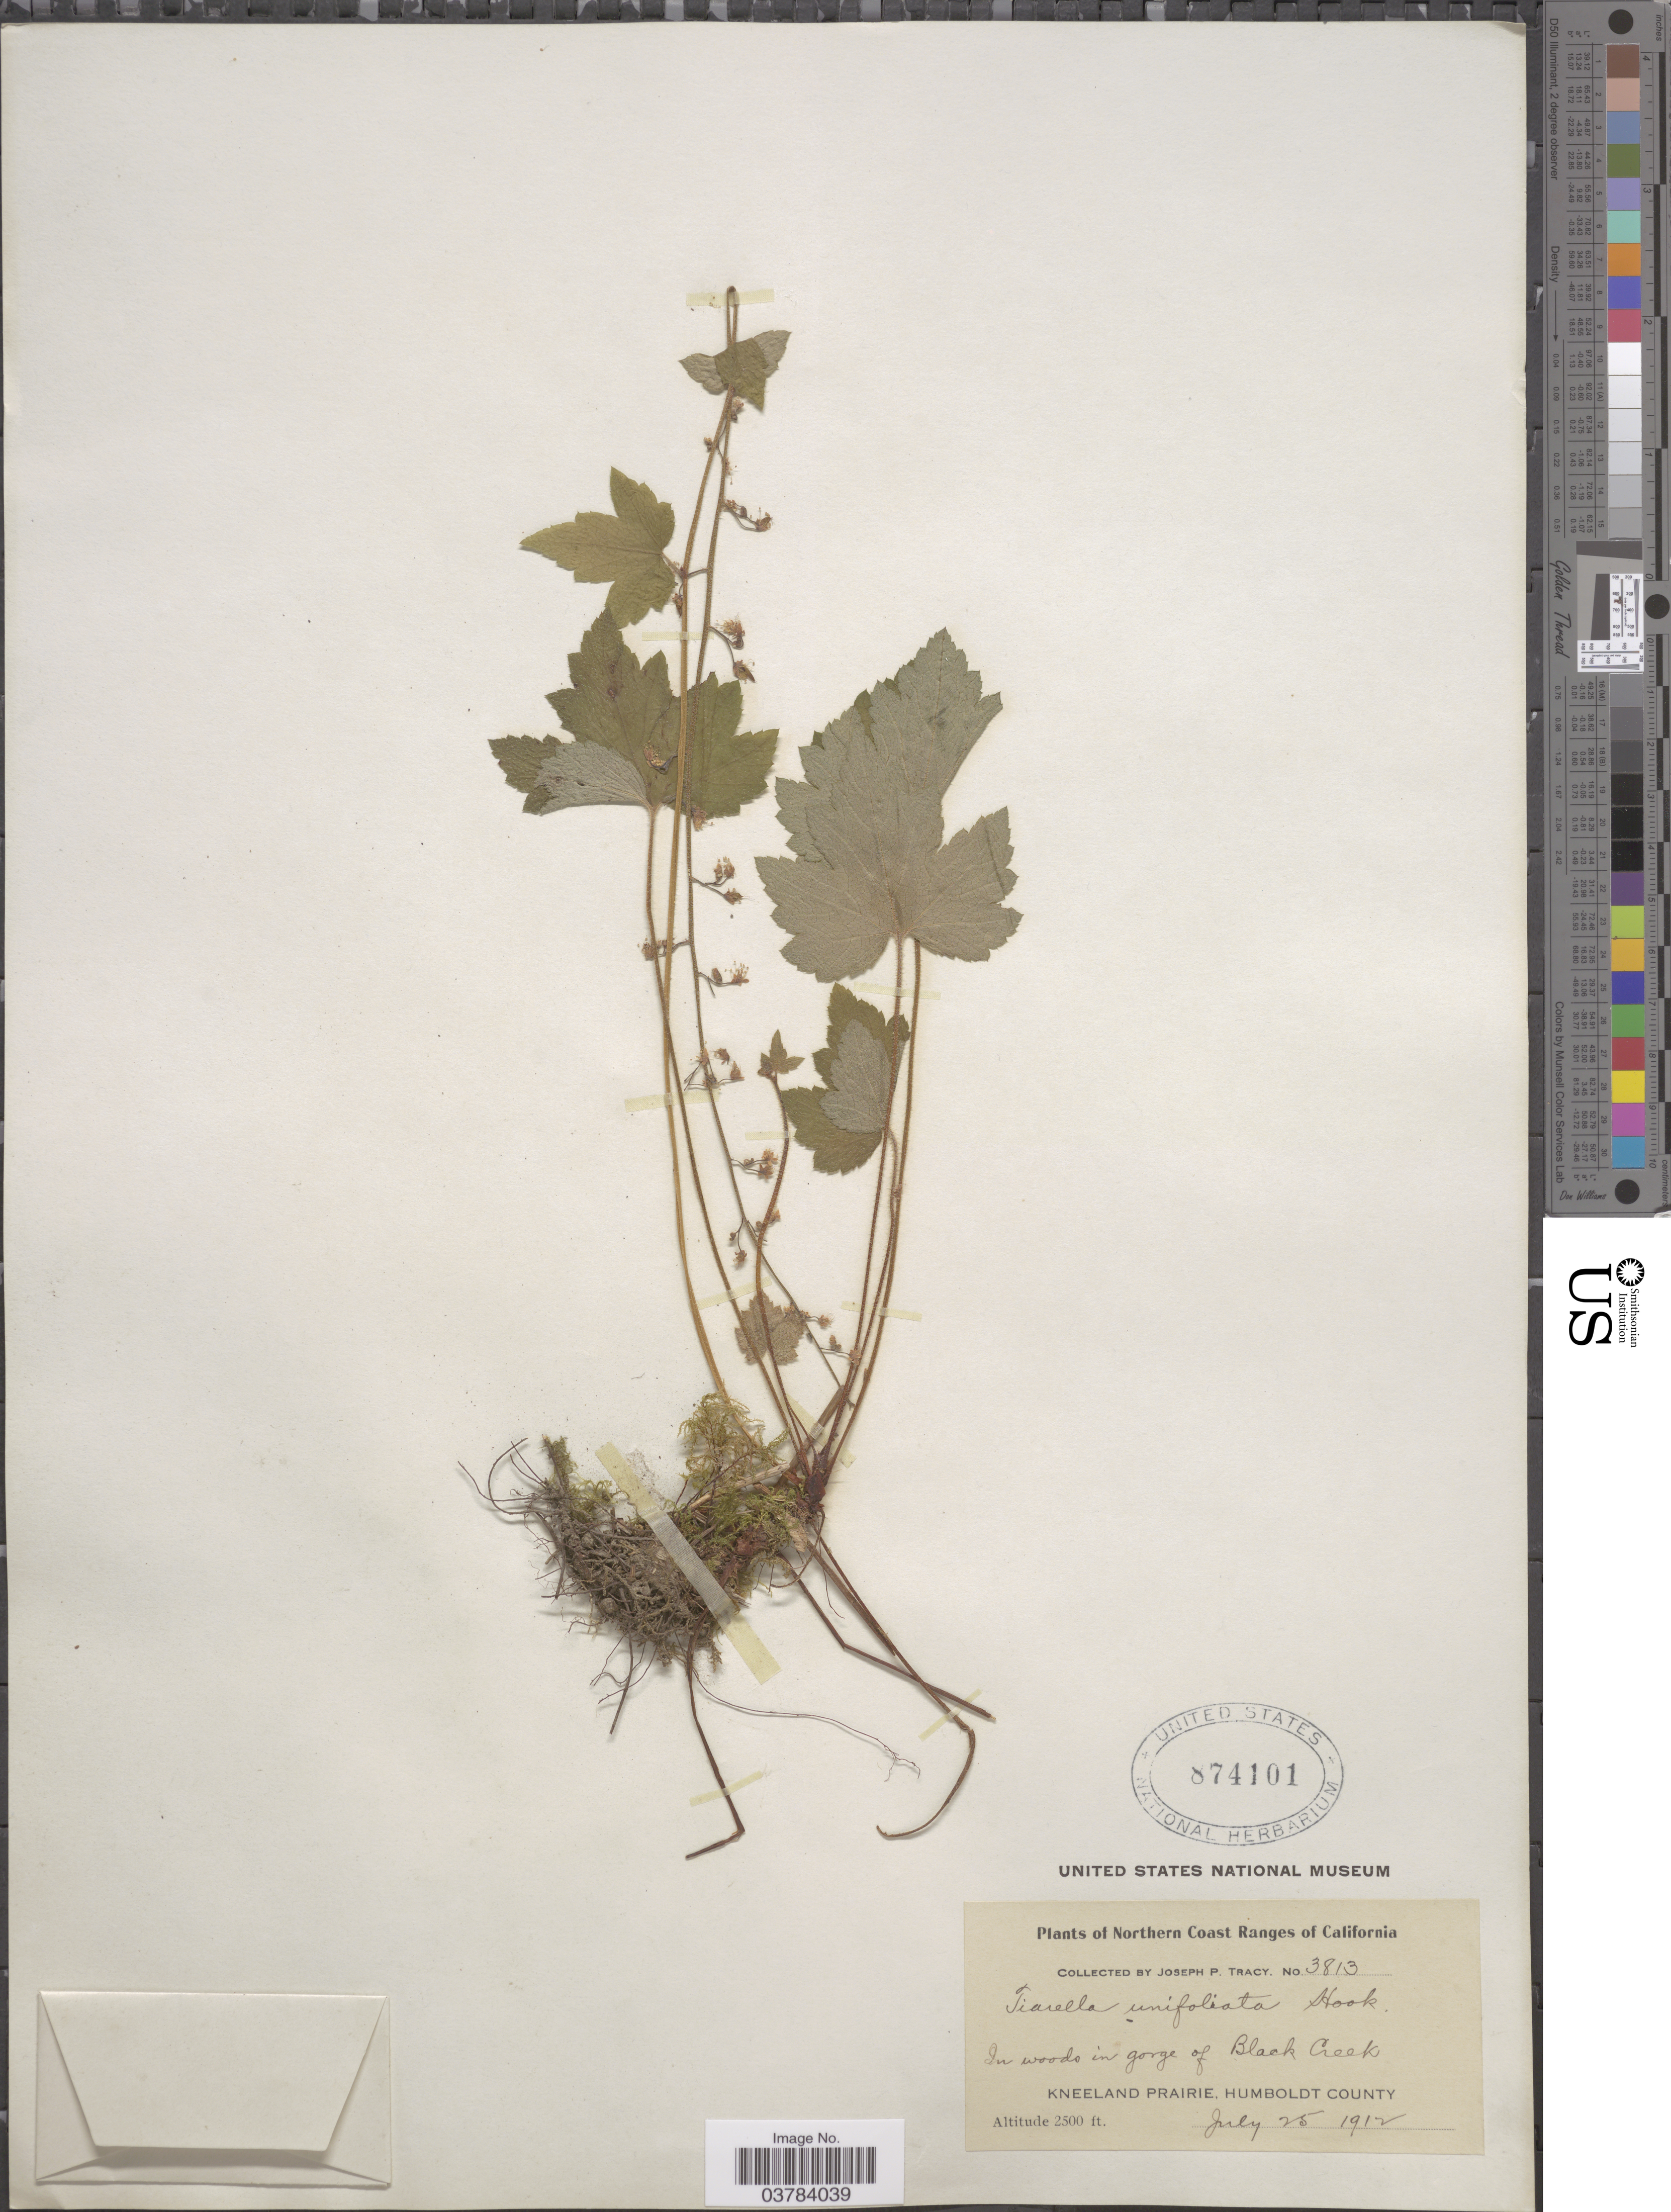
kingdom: Plantae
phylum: Tracheophyta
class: Magnoliopsida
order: Saxifragales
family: Saxifragaceae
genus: Tiarella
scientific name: Tiarella unifoliata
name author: Hook.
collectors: J. Tracy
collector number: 3813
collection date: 1912-07-25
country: United States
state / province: California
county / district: Humboldt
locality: Northern Coast Ranges of California. In woods in gorge of Black Creek. Kneeland Prairie. Humbold County.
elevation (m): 762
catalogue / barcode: US 874101